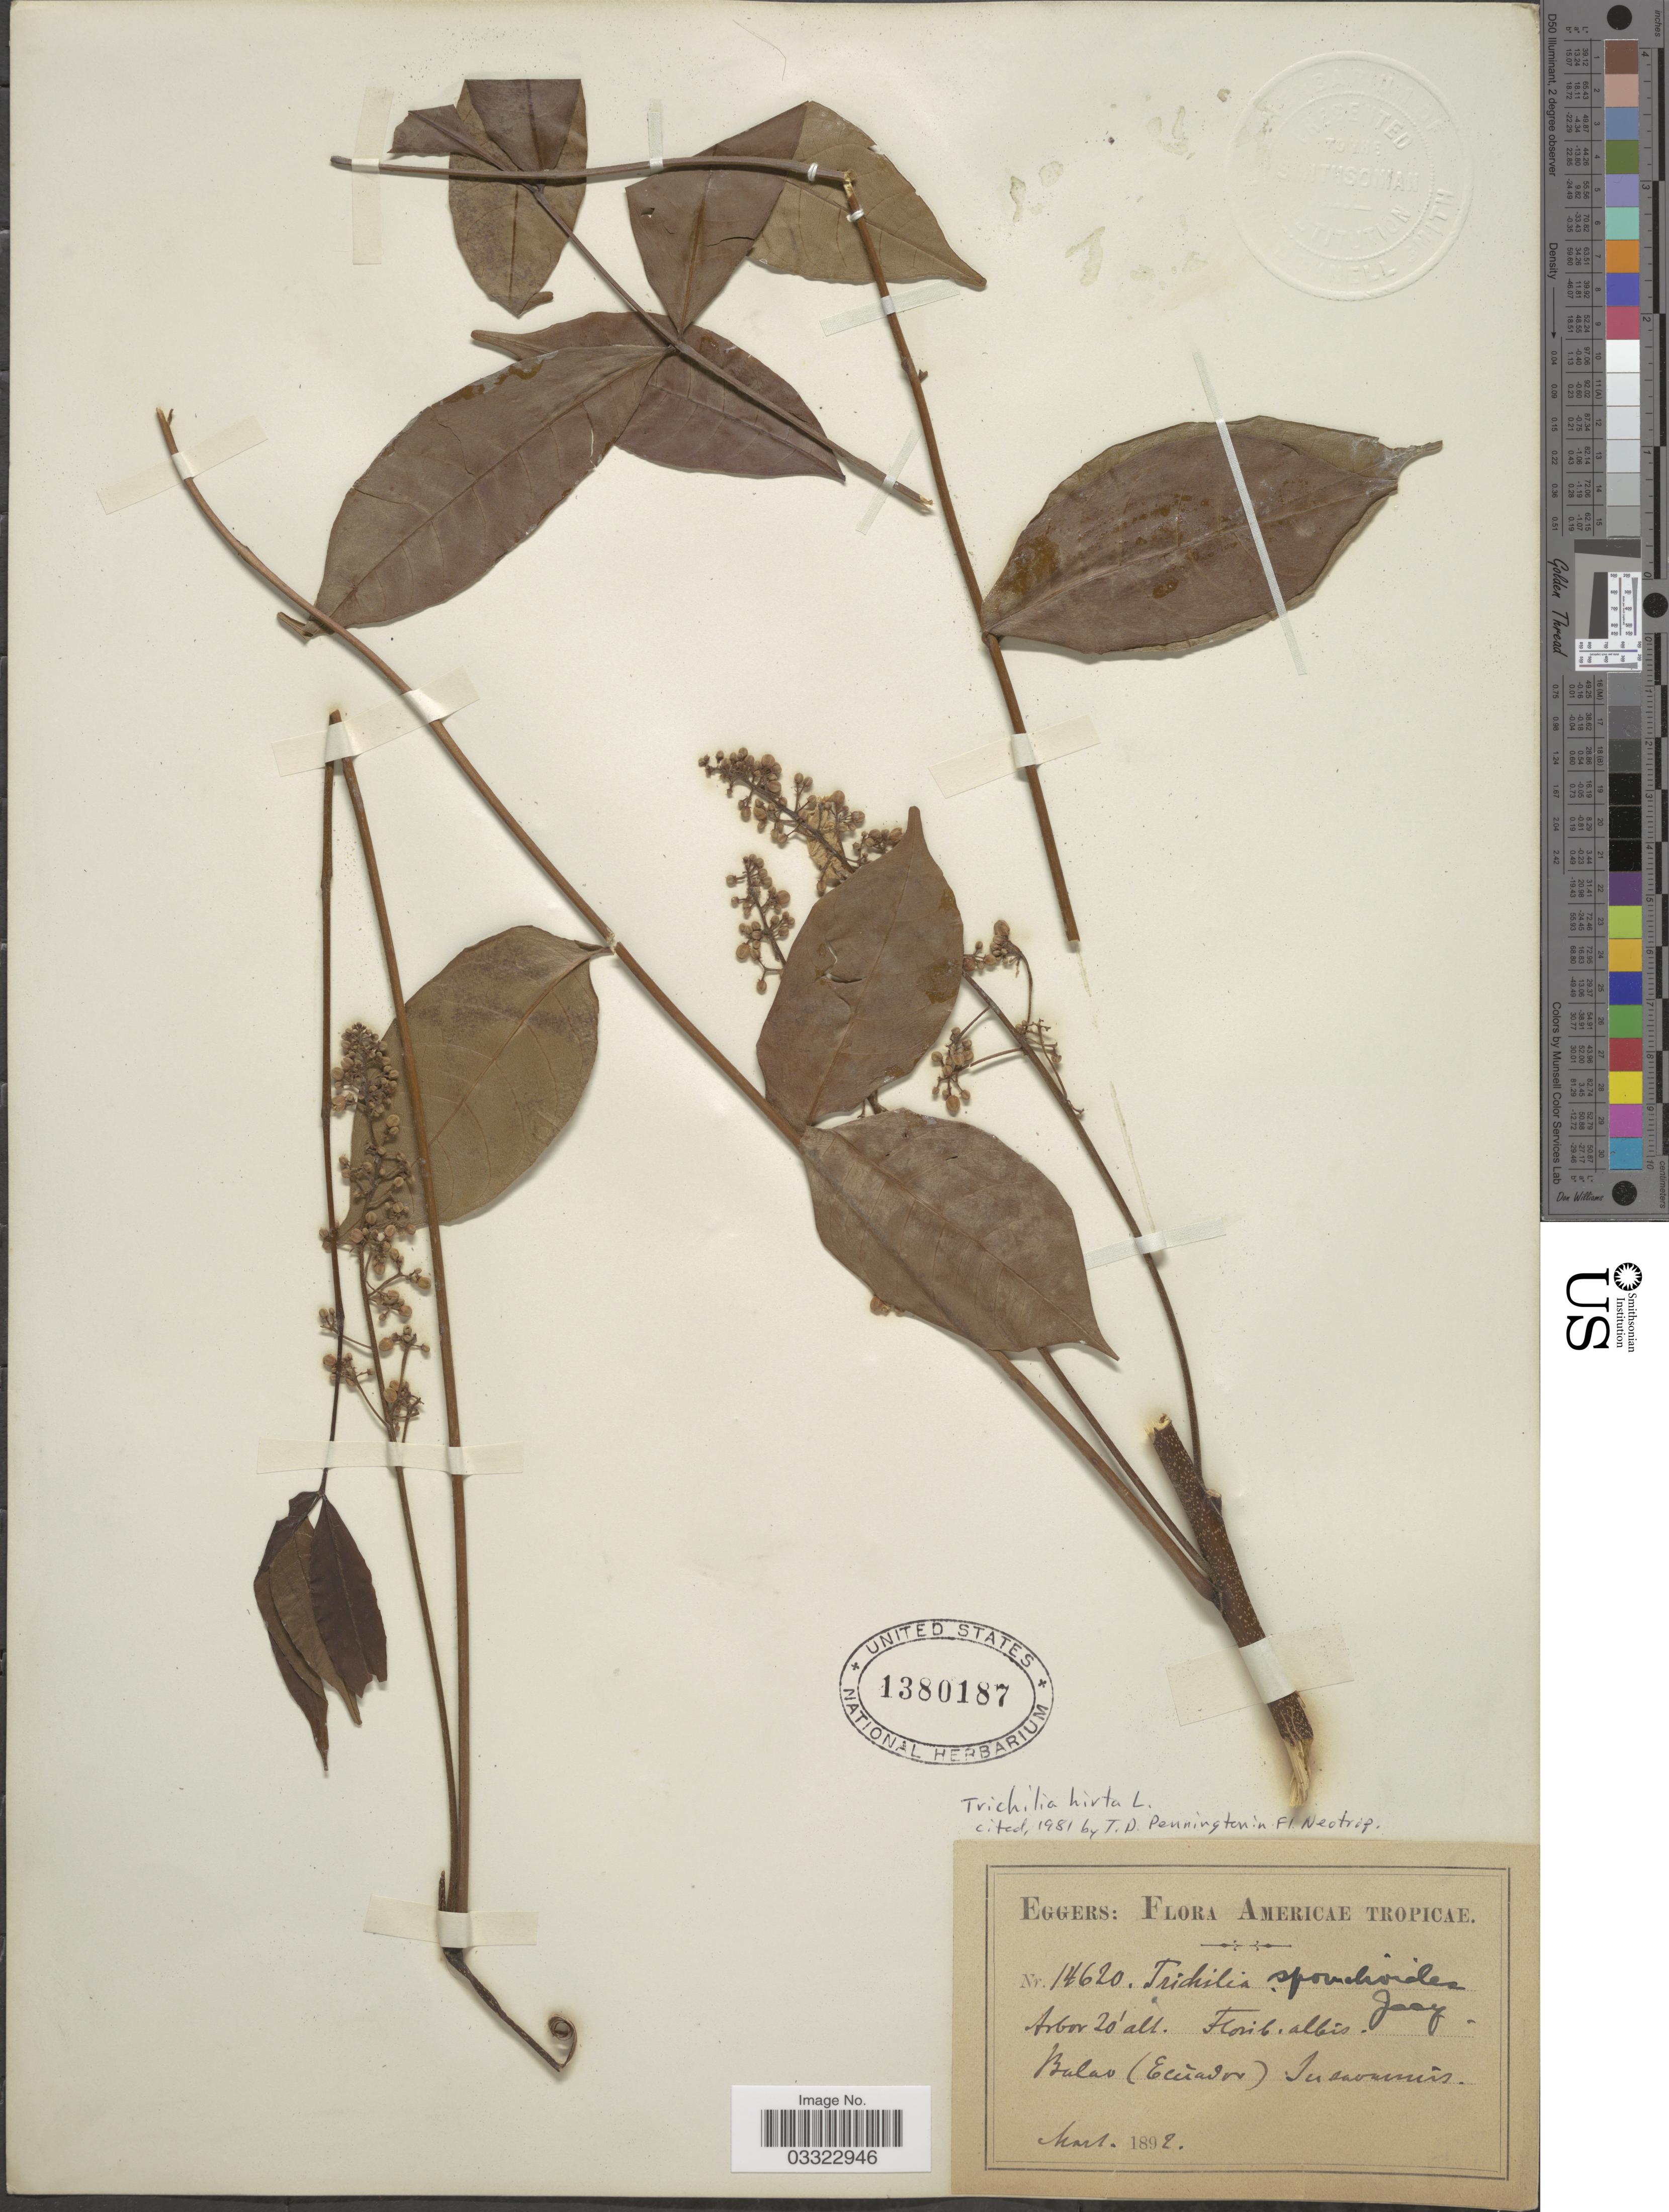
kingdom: Plantae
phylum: Tracheophyta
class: Magnoliopsida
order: Sapindales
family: Meliaceae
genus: Trichilia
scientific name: Trichilia hirta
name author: L.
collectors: -. Eggers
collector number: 14620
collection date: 1892-03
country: Ecuador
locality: Balao.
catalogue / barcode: US 1380187